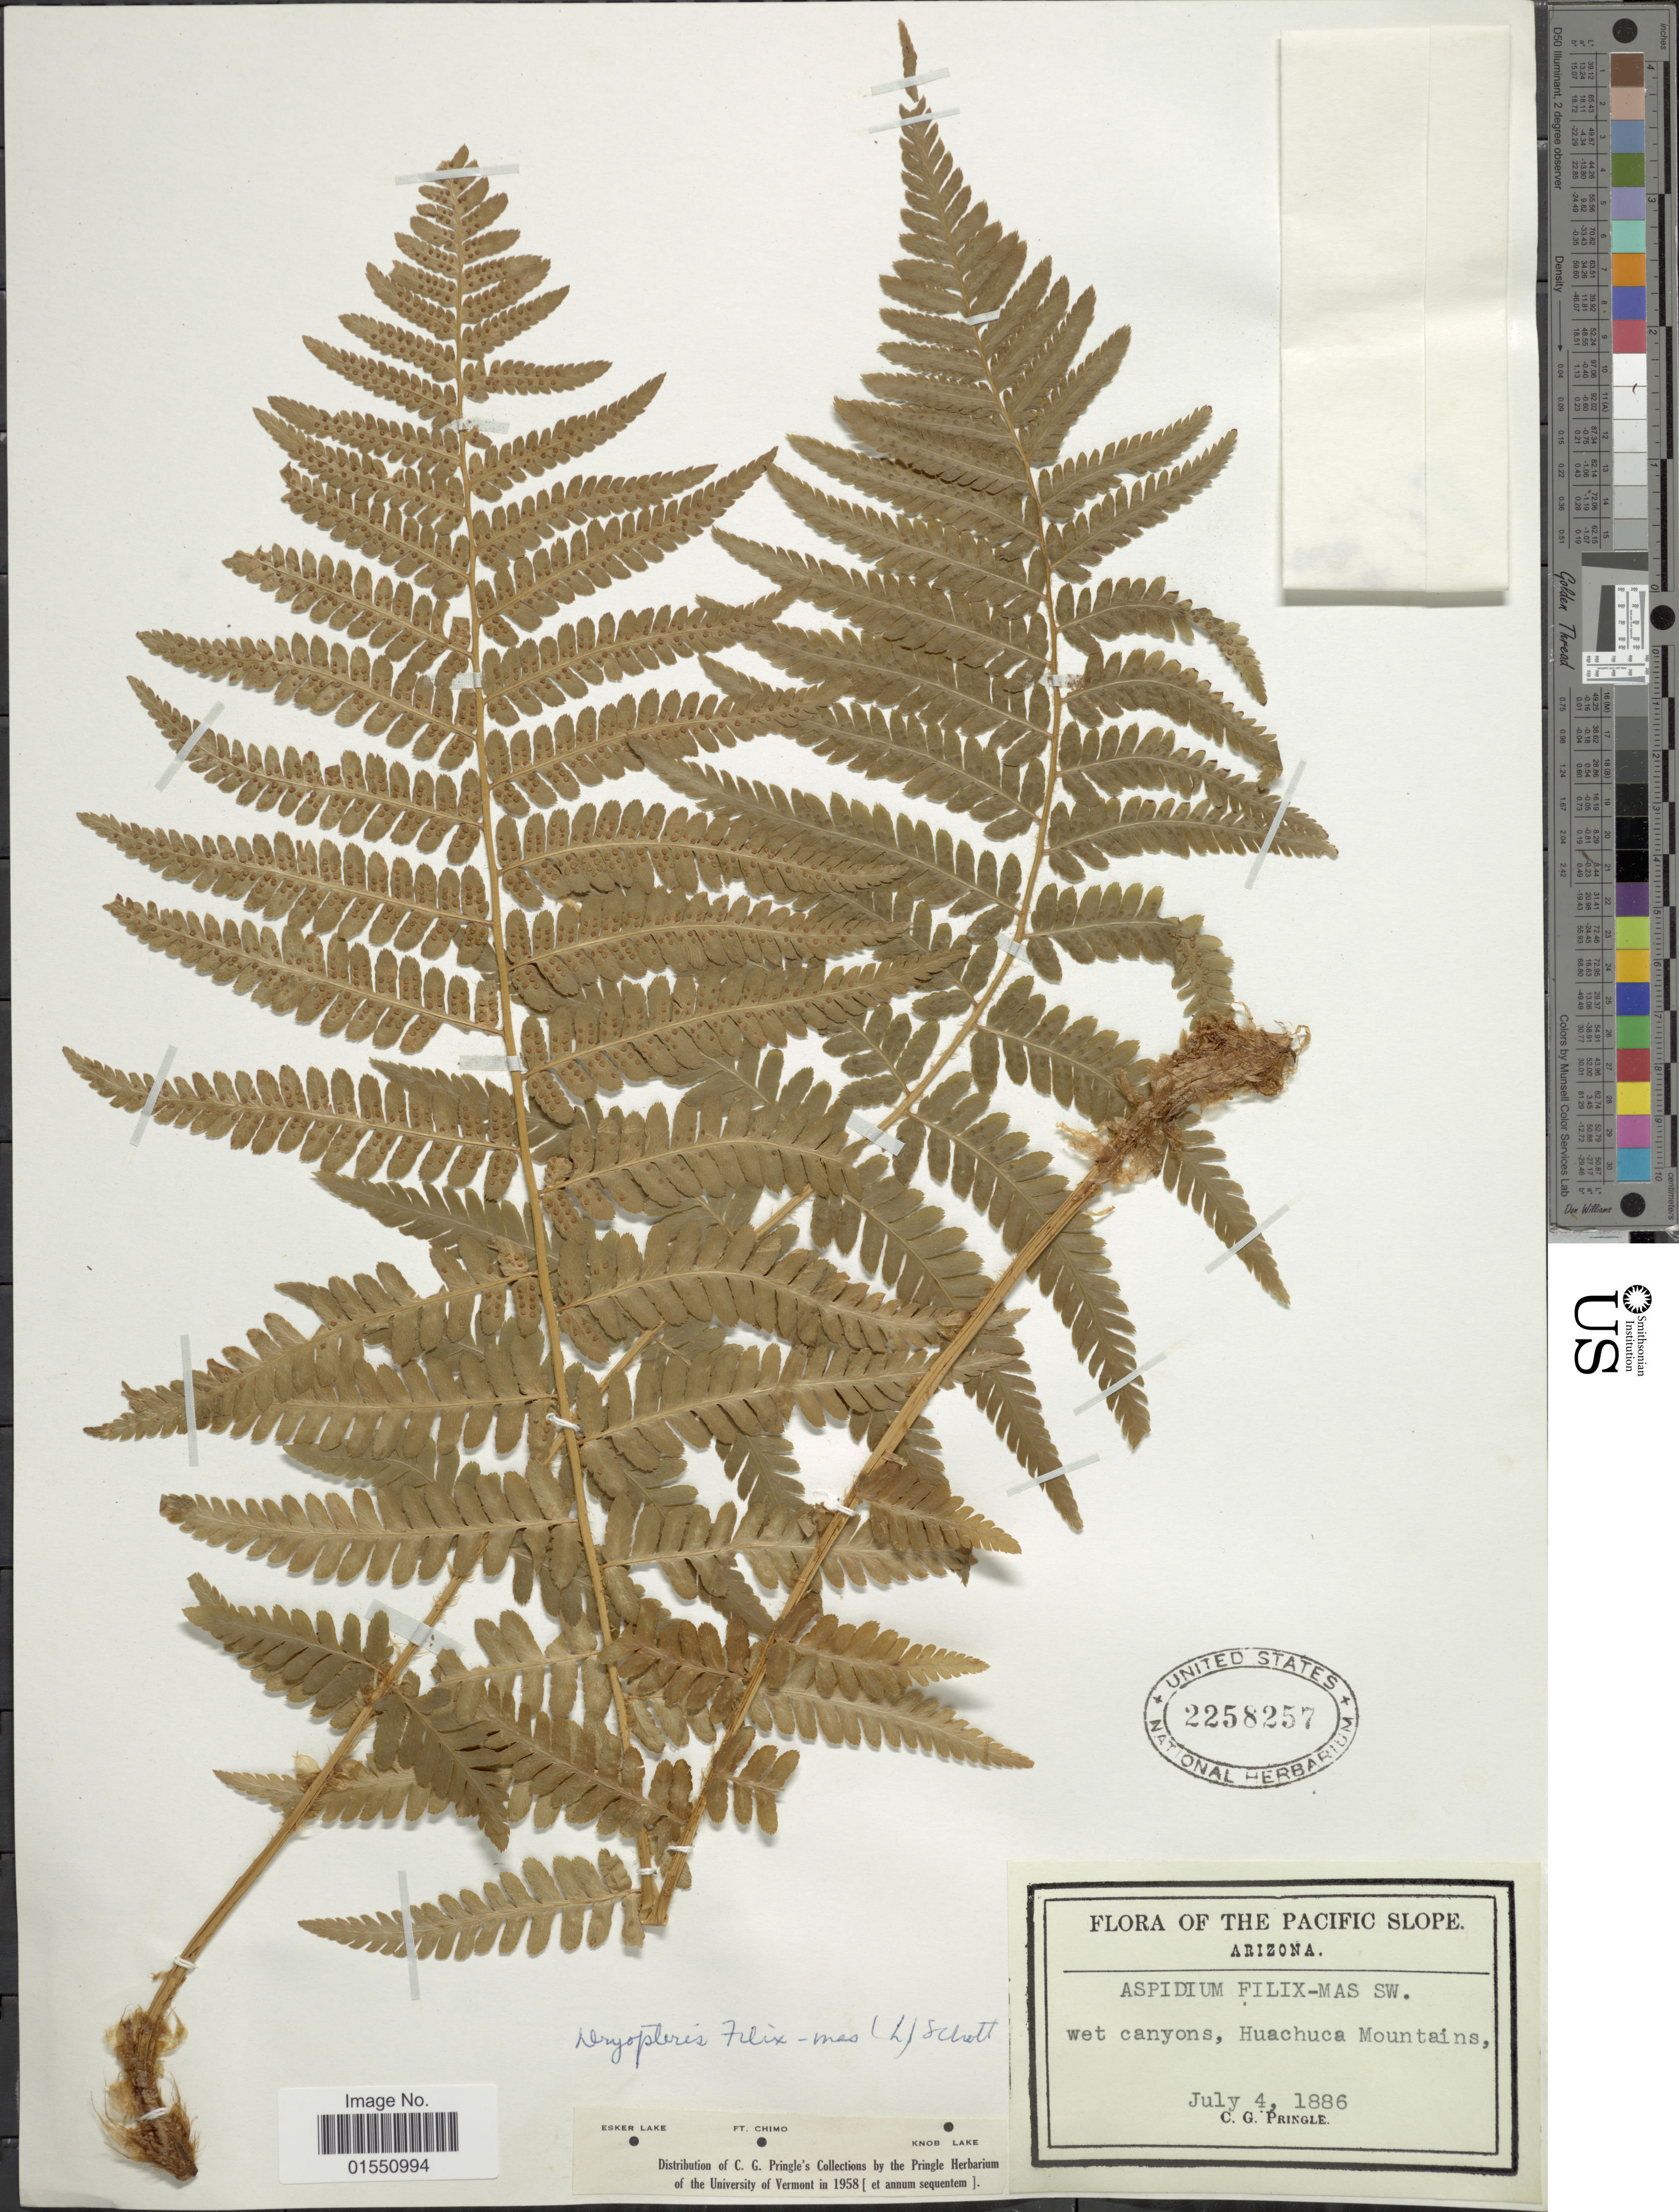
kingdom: Plantae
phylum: Tracheophyta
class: Polypodiopsida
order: Polypodiales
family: Dryopteridaceae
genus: Dryopteris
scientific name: Dryopteris filix-mas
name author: (L.) Schott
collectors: C. G. Pringle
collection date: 1886-07-04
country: United States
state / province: Arizona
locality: Pacific Slope. Huachuca Mountains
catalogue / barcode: US 2258257